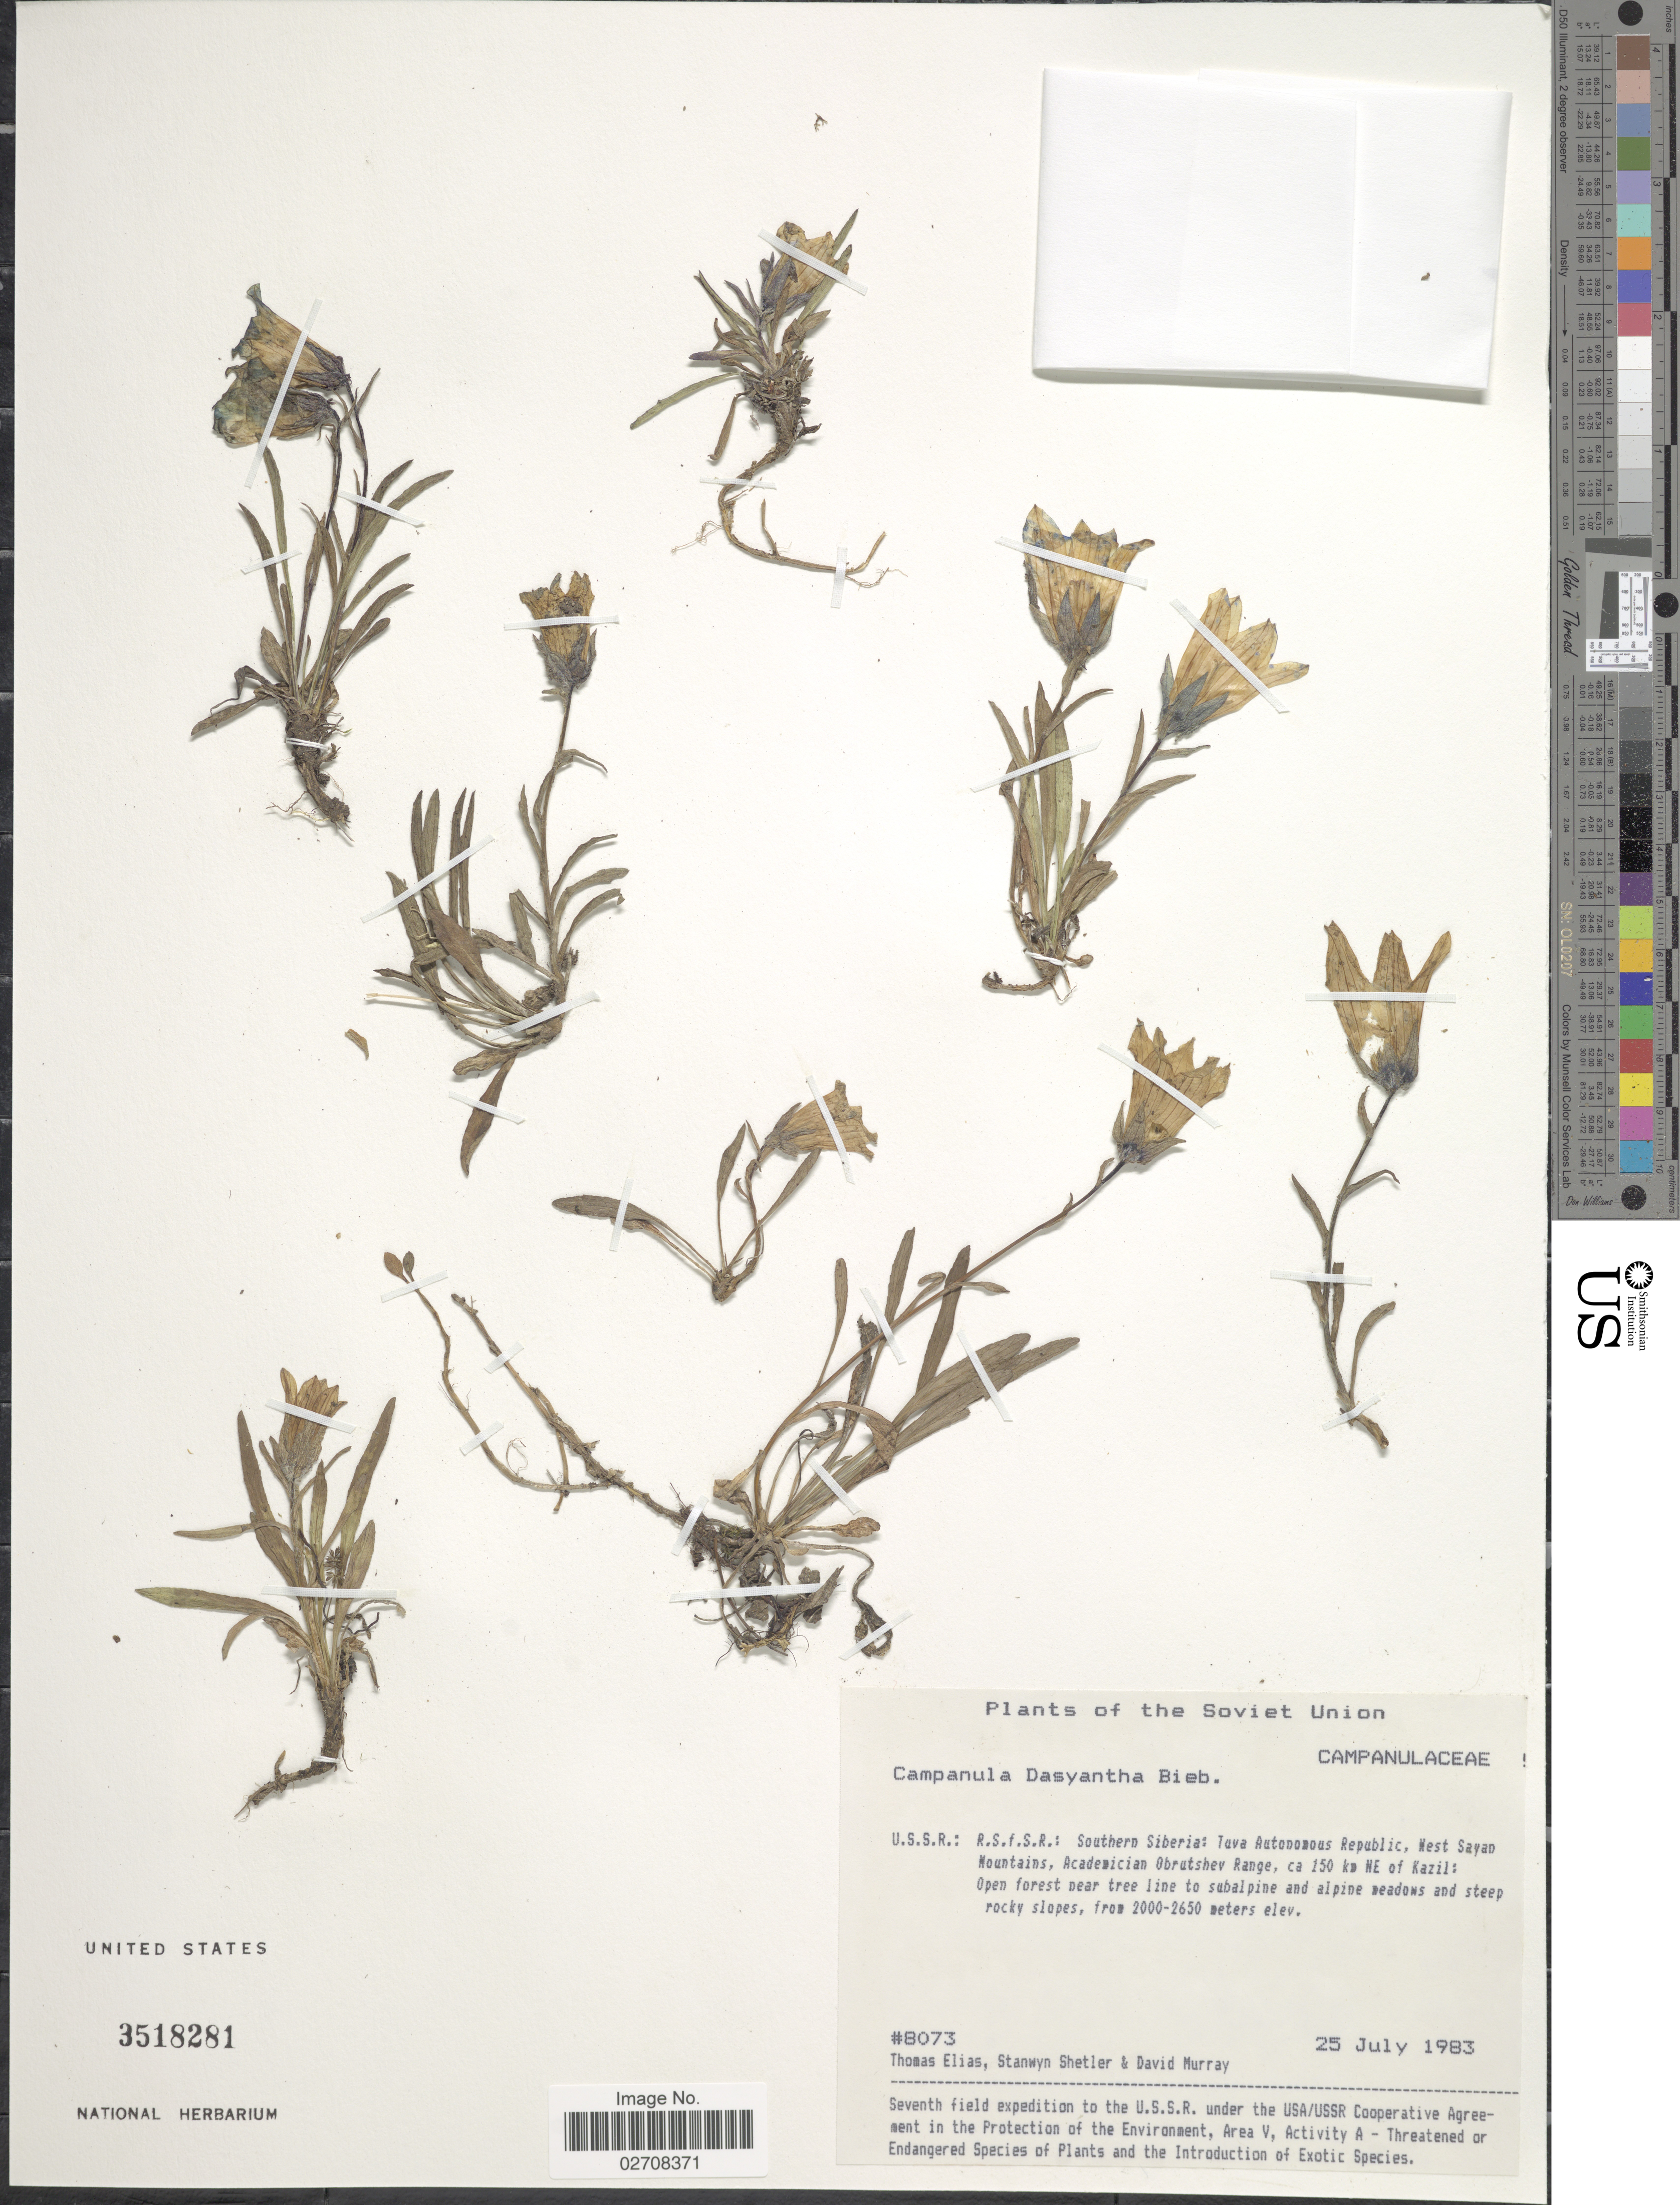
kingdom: Plantae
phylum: Tracheophyta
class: Magnoliopsida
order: Asterales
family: Campanulaceae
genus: Campanula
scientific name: Campanula dasyantha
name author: M. Bieb.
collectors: T. S. Elias, S. Shetler & D. F. Murray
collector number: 8073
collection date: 1983-07-25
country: Russian Federation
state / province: Tuva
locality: Soviet Union. U.S.S.R.: R.S.f.S.R.: Southern Siberia: Tuva Autonomous Republic, West Sayan Mountains, Academician Obrutshev Range, ca. 150 km NE of Kazil.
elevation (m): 2000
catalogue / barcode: US 3518281